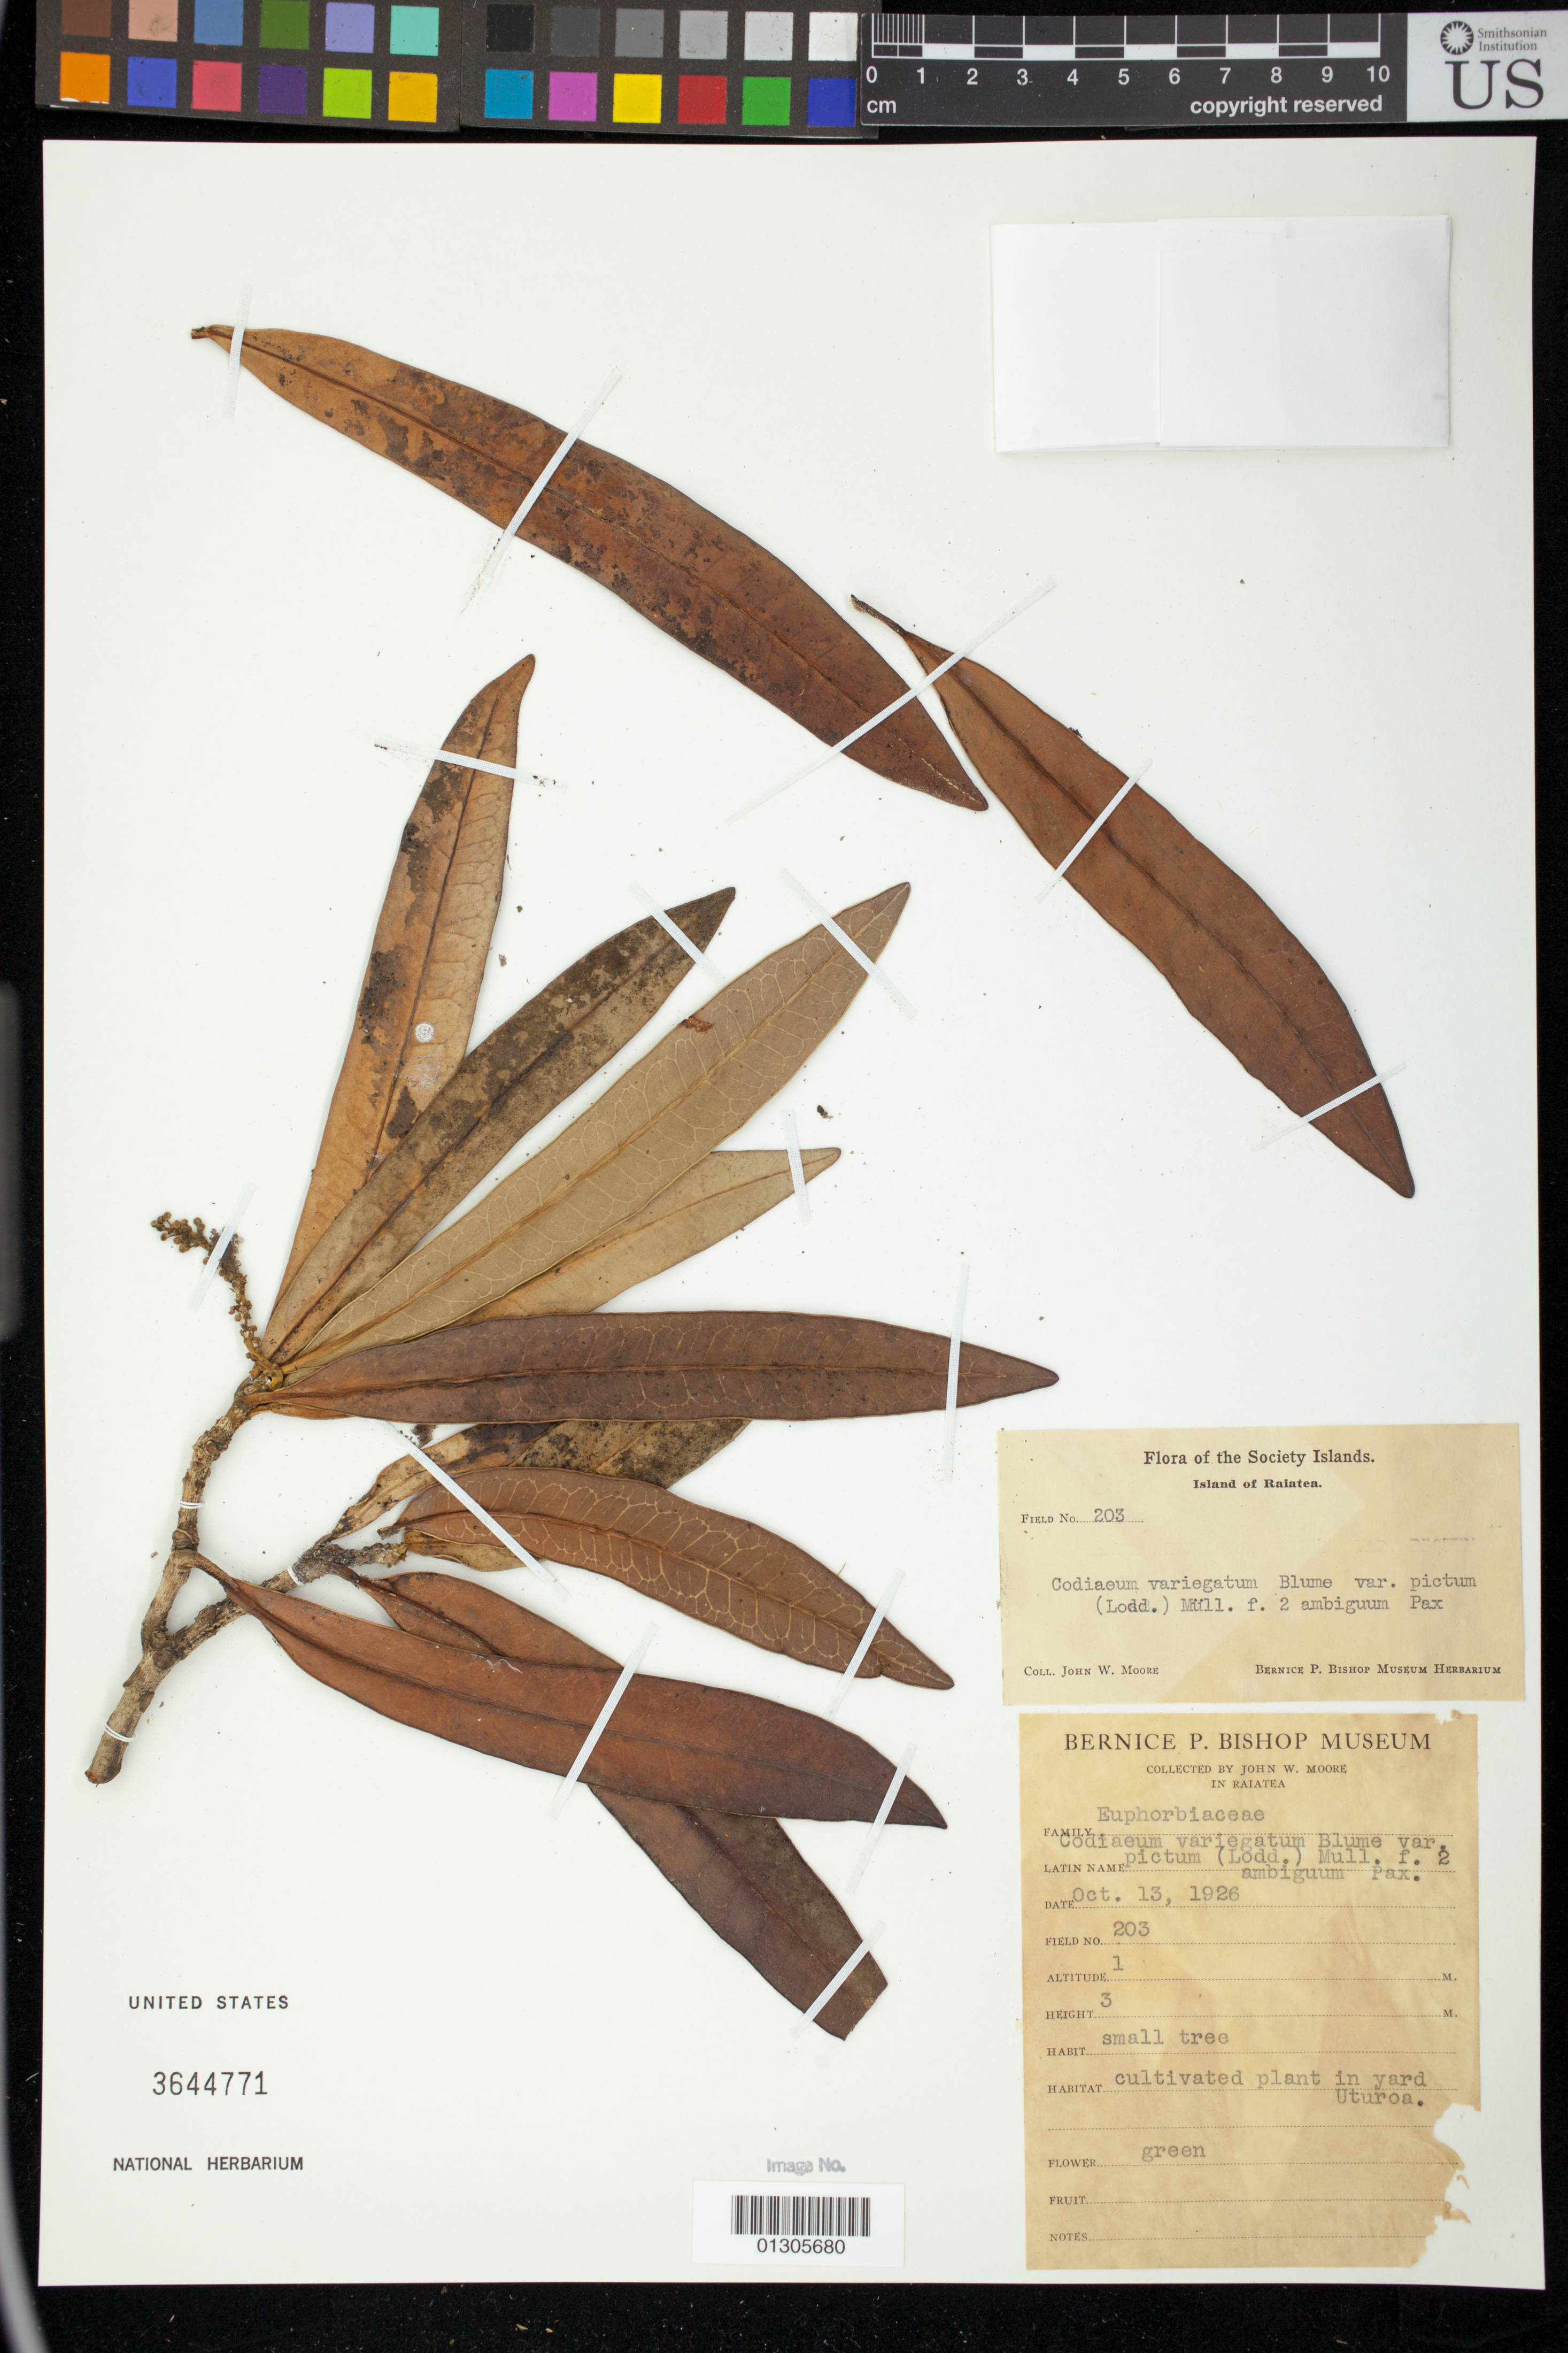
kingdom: Plantae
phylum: Tracheophyta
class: Magnoliopsida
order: Malpighiales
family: Euphorbiaceae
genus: Codiaeum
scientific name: Codiaeum variegatum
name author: (L.) Rumph. ex A. Juss.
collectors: J. Moore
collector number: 203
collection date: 1926-10-13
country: French Polynesia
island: Raiatea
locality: Raiatea, Cultivated plant in yard Uturoa.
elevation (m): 1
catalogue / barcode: US 3644771